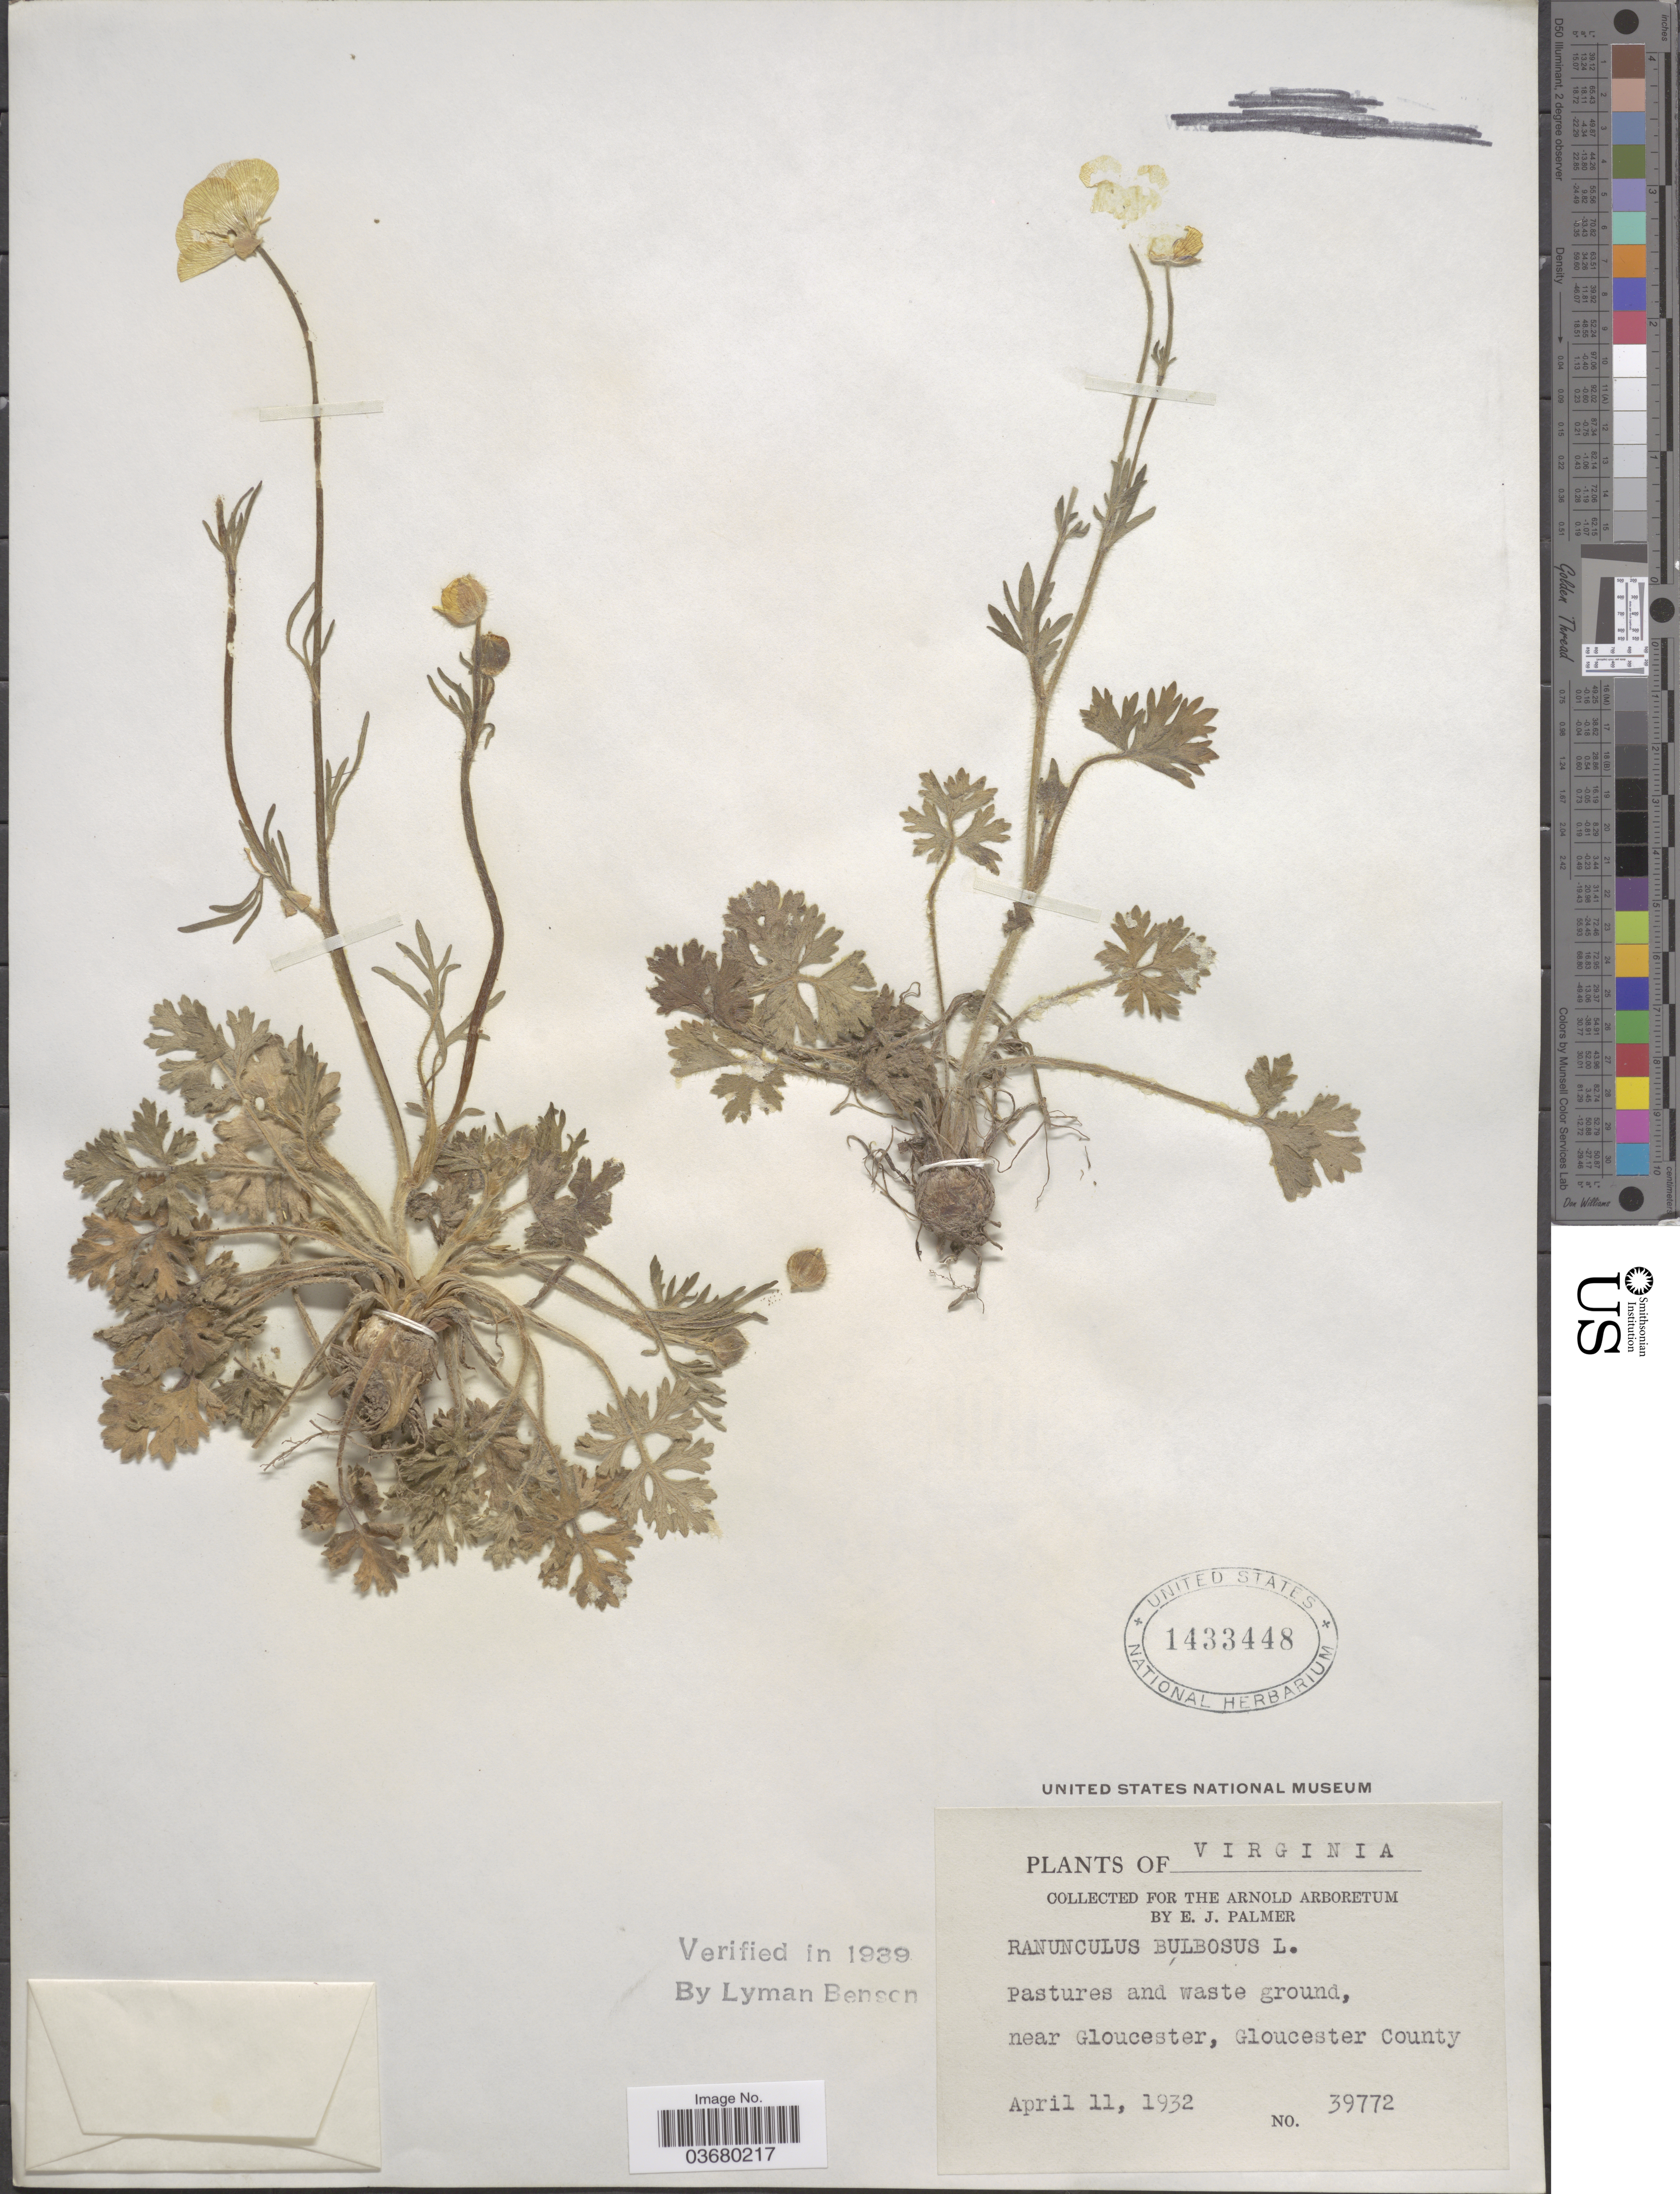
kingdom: Plantae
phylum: Tracheophyta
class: Magnoliopsida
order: Ranunculales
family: Ranunculaceae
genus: Ranunculus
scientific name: Ranunculus bulbosus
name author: L.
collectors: E. J. Palmer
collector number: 39772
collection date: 1932-04-11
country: United States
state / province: Virginia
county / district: Gloucester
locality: Near Gloucester, Gloucester County.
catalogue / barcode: US 1433448